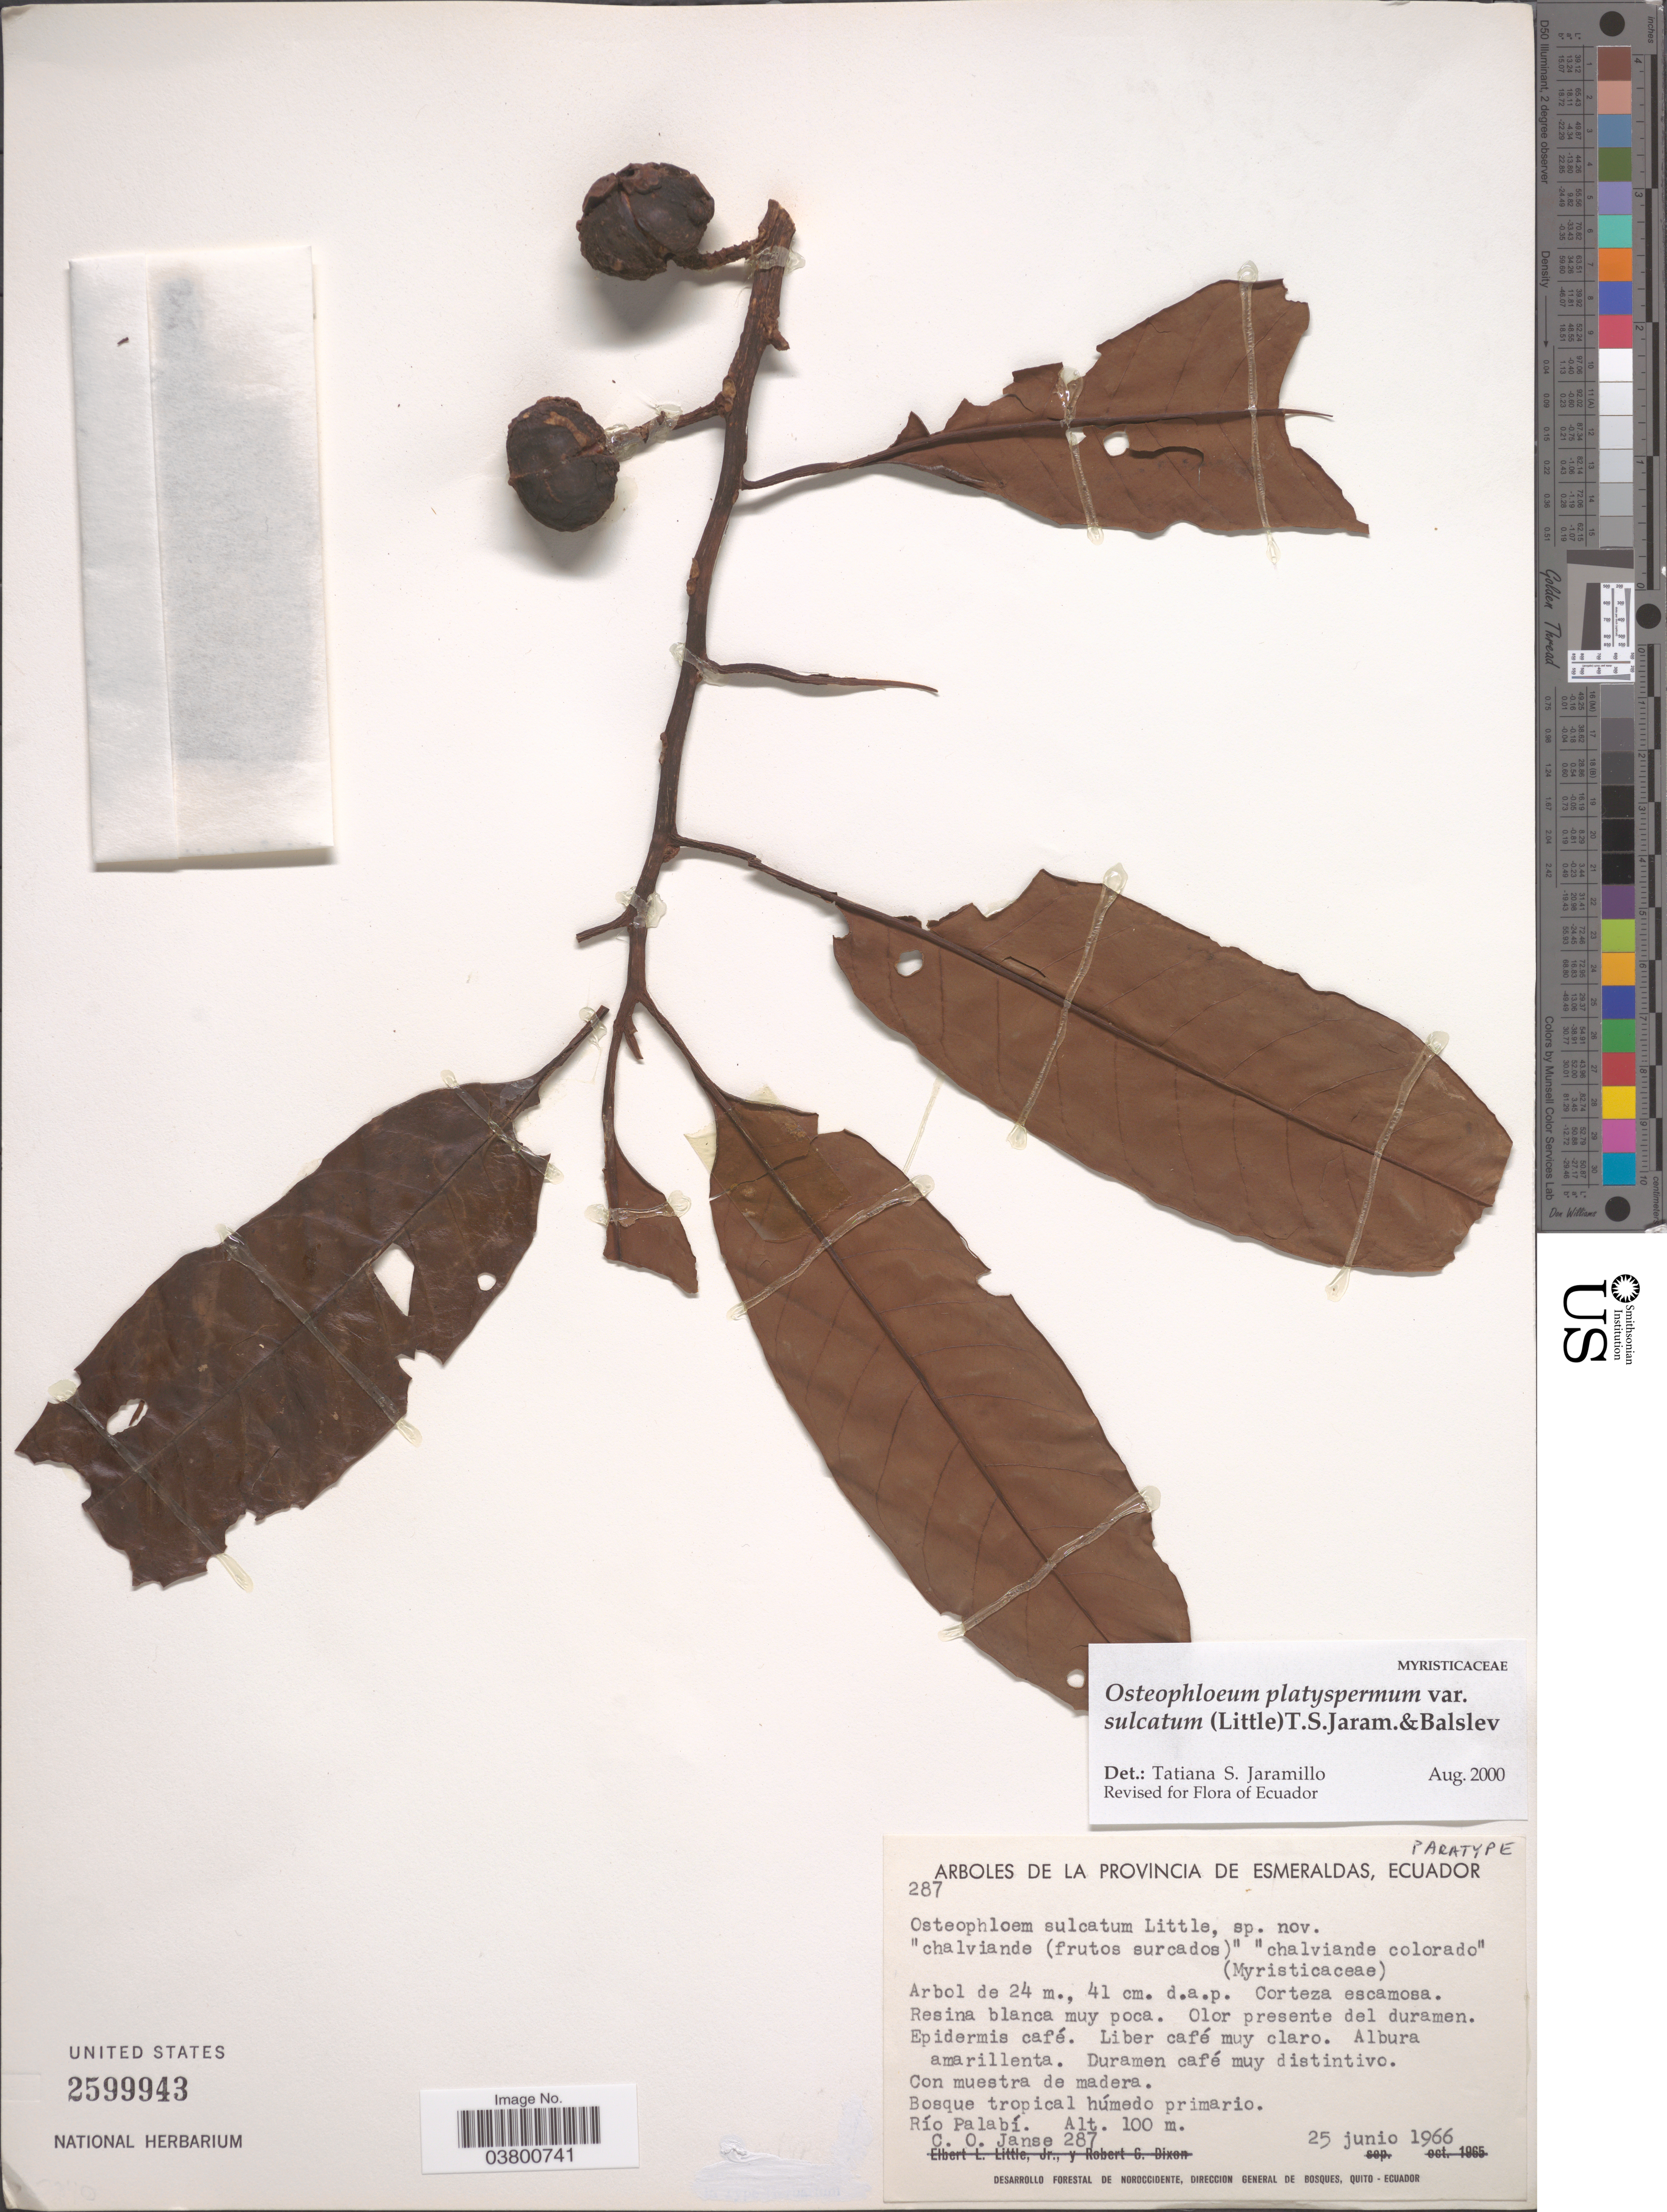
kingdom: Plantae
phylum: Tracheophyta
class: Magnoliopsida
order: Magnoliales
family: Myristicaceae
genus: Osteophloeum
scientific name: Osteophloeum platyspermum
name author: (A. DC.) Warb.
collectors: C. Janse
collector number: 287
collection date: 1966-06-25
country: Ecuador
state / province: Esmeraldas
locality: Río Palabí.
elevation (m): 100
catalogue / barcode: US 2599943